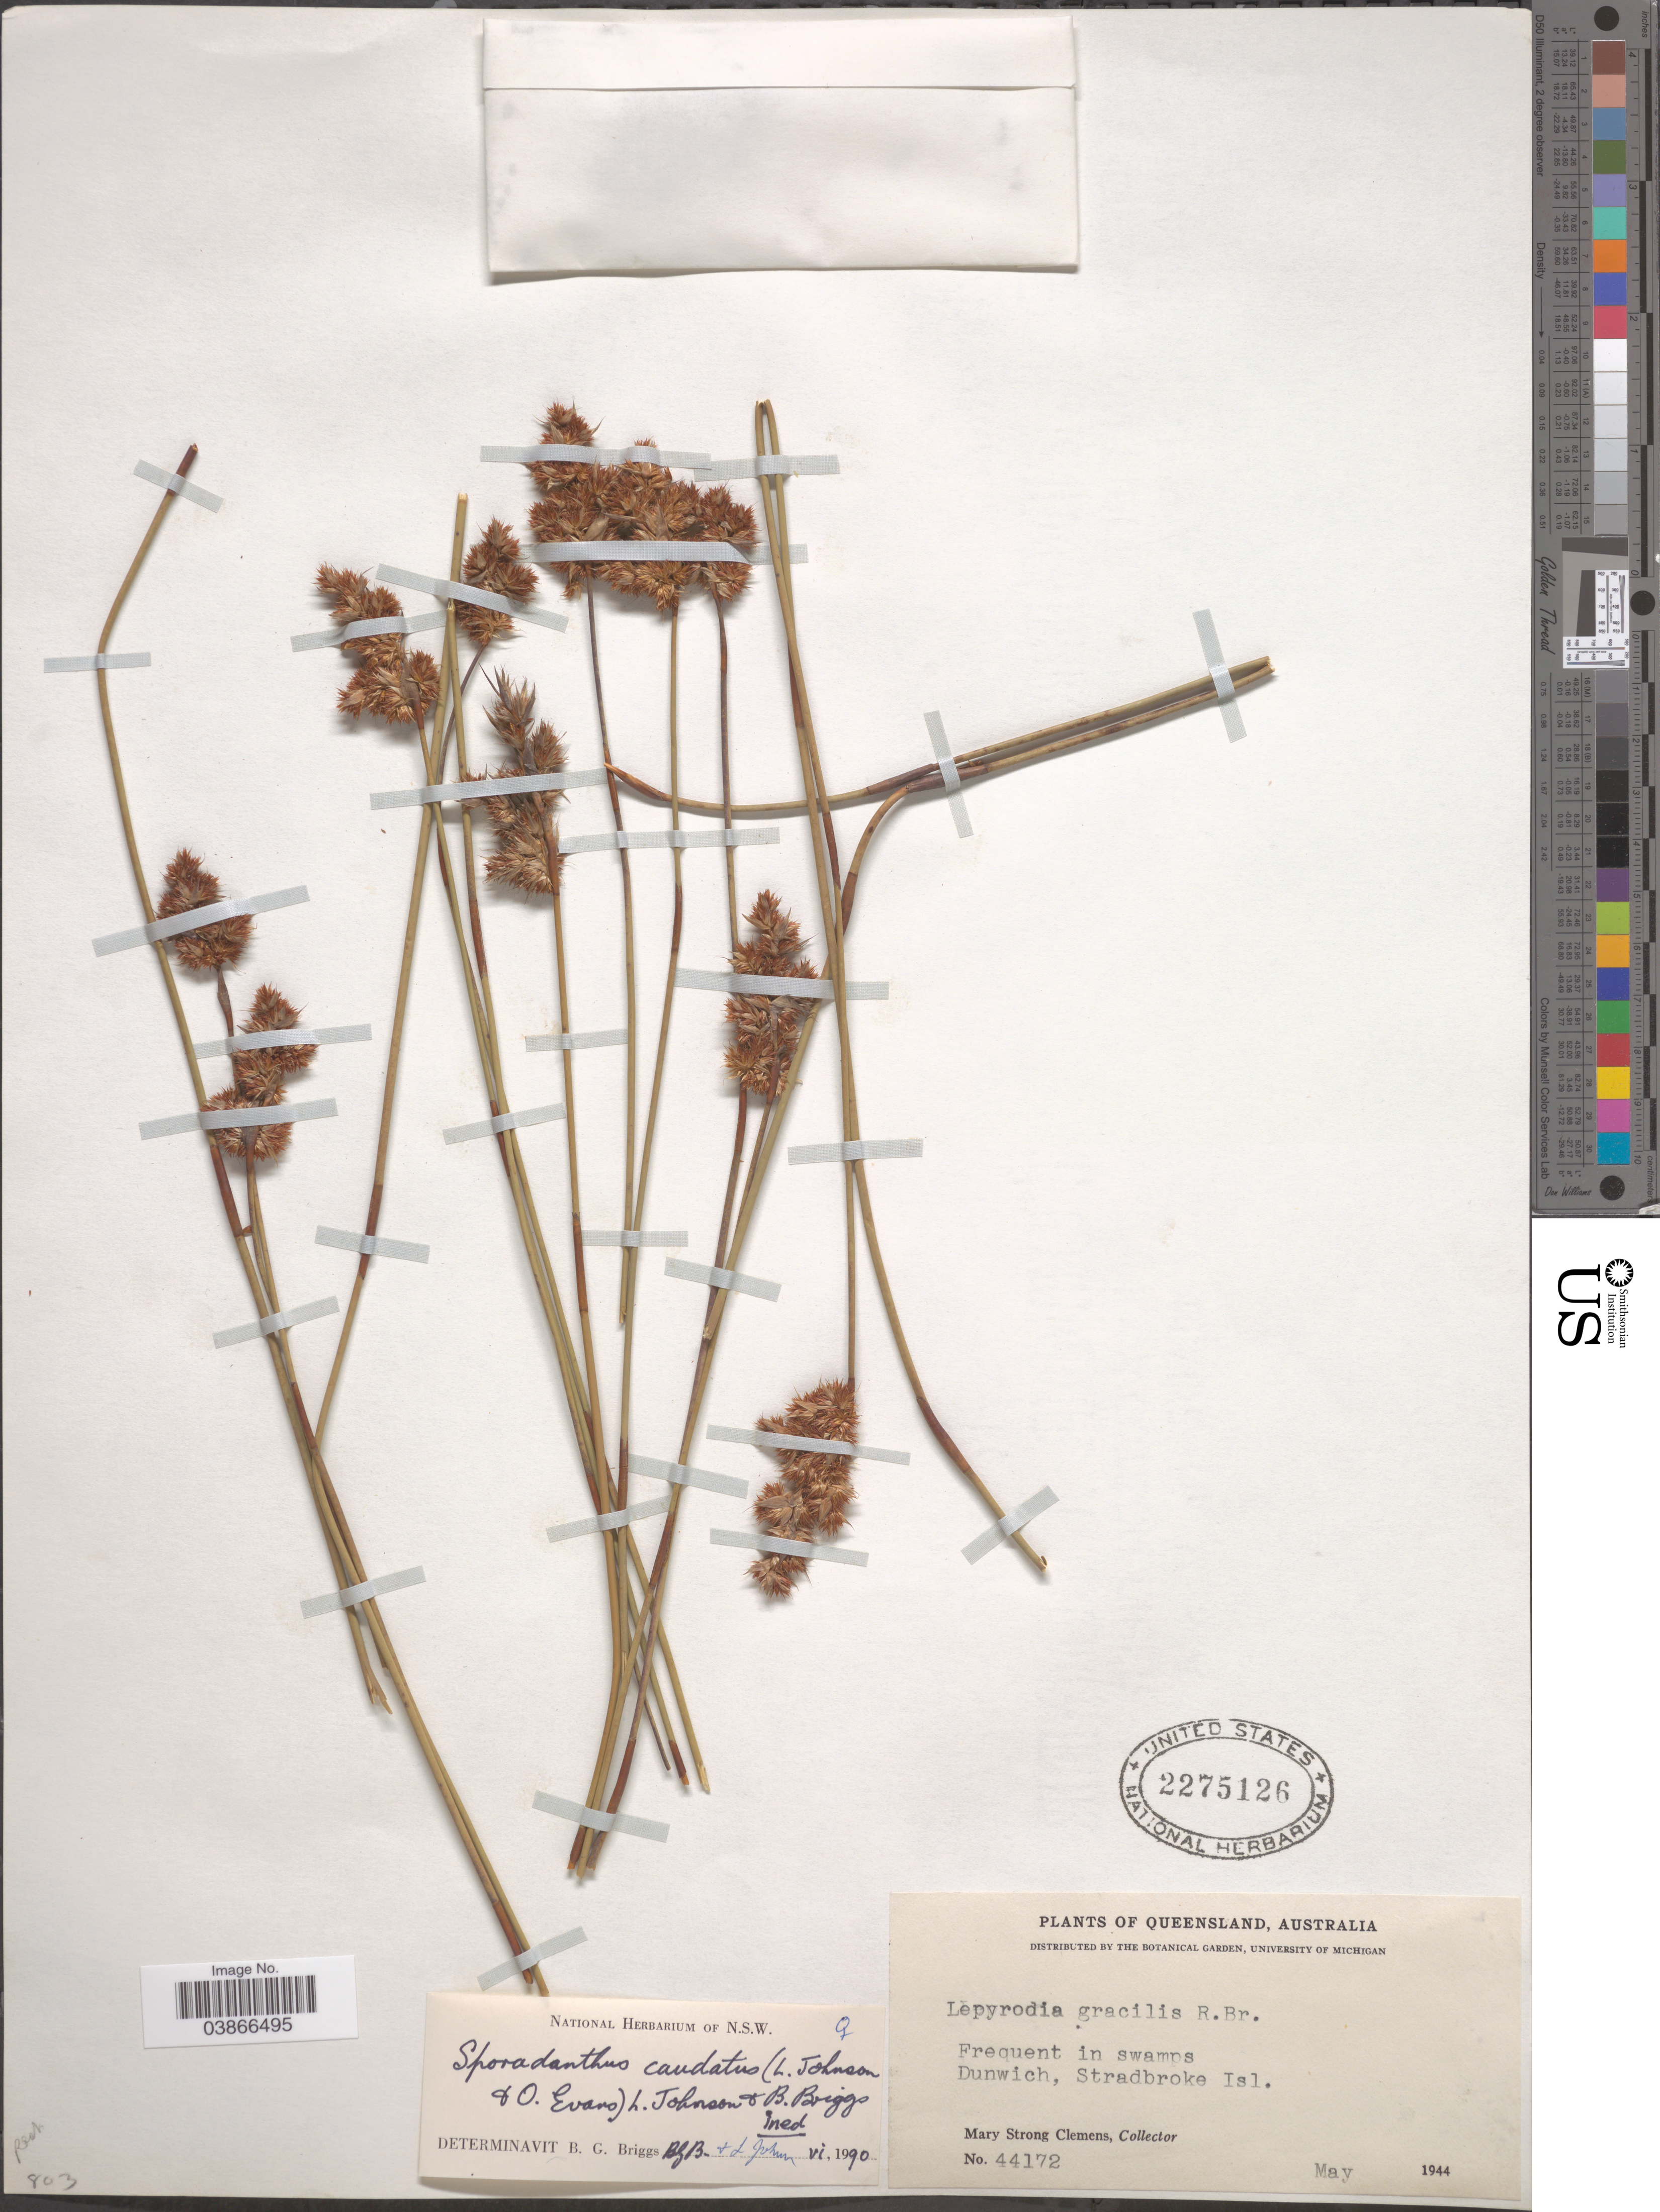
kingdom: Plantae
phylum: Tracheophyta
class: Liliopsida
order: Poales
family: Restionaceae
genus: Sporadanthus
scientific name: Sporadanthus caudatus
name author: (L.A.S. Johnson & O.D. Evans) B.G. Briggs & L.A.S. Johnson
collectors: M. S. Clemens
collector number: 44172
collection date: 1944-05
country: Australia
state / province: Queensland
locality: Frequent in swamps. Dunwich, Stradbroke Isl.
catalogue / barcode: US 2275126